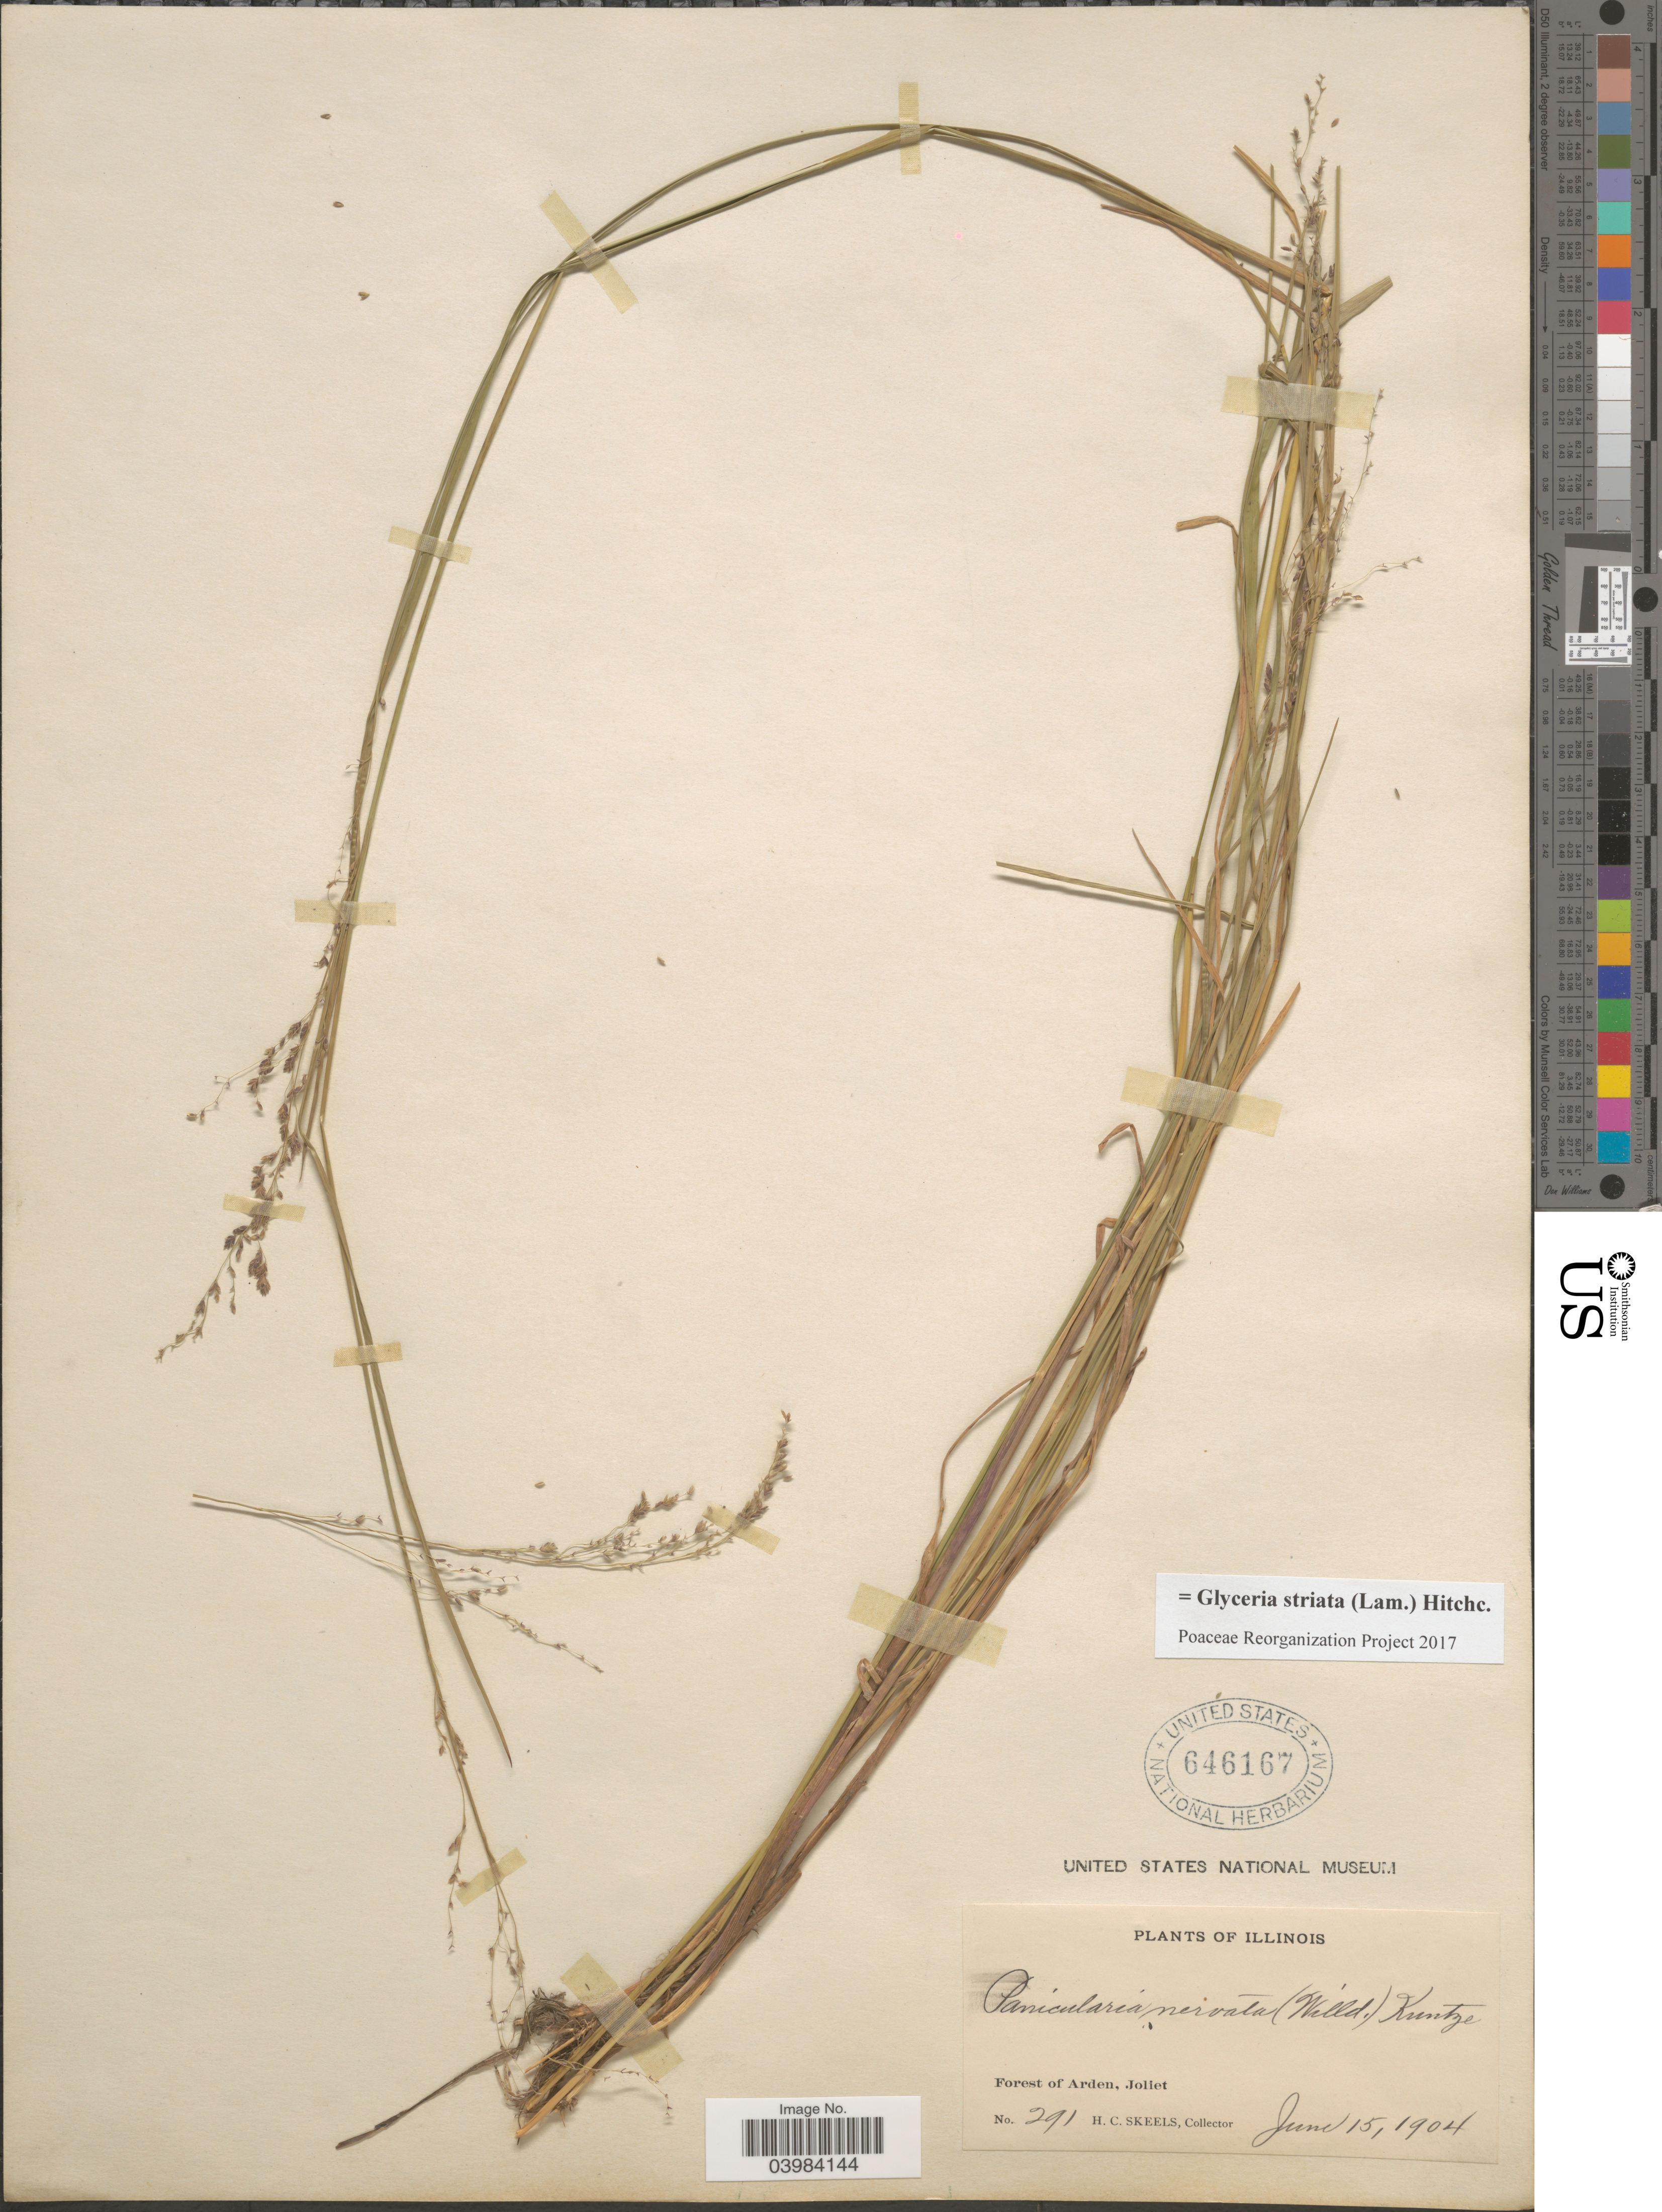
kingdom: Plantae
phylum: Tracheophyta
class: Liliopsida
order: Poales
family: Poaceae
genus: Glyceria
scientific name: Glyceria striata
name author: (Lam.) Hitchc.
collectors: H. Skeels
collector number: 291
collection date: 1904-06-15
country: United States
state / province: Illinois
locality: Forest of Arden, Joliet.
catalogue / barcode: US 646167